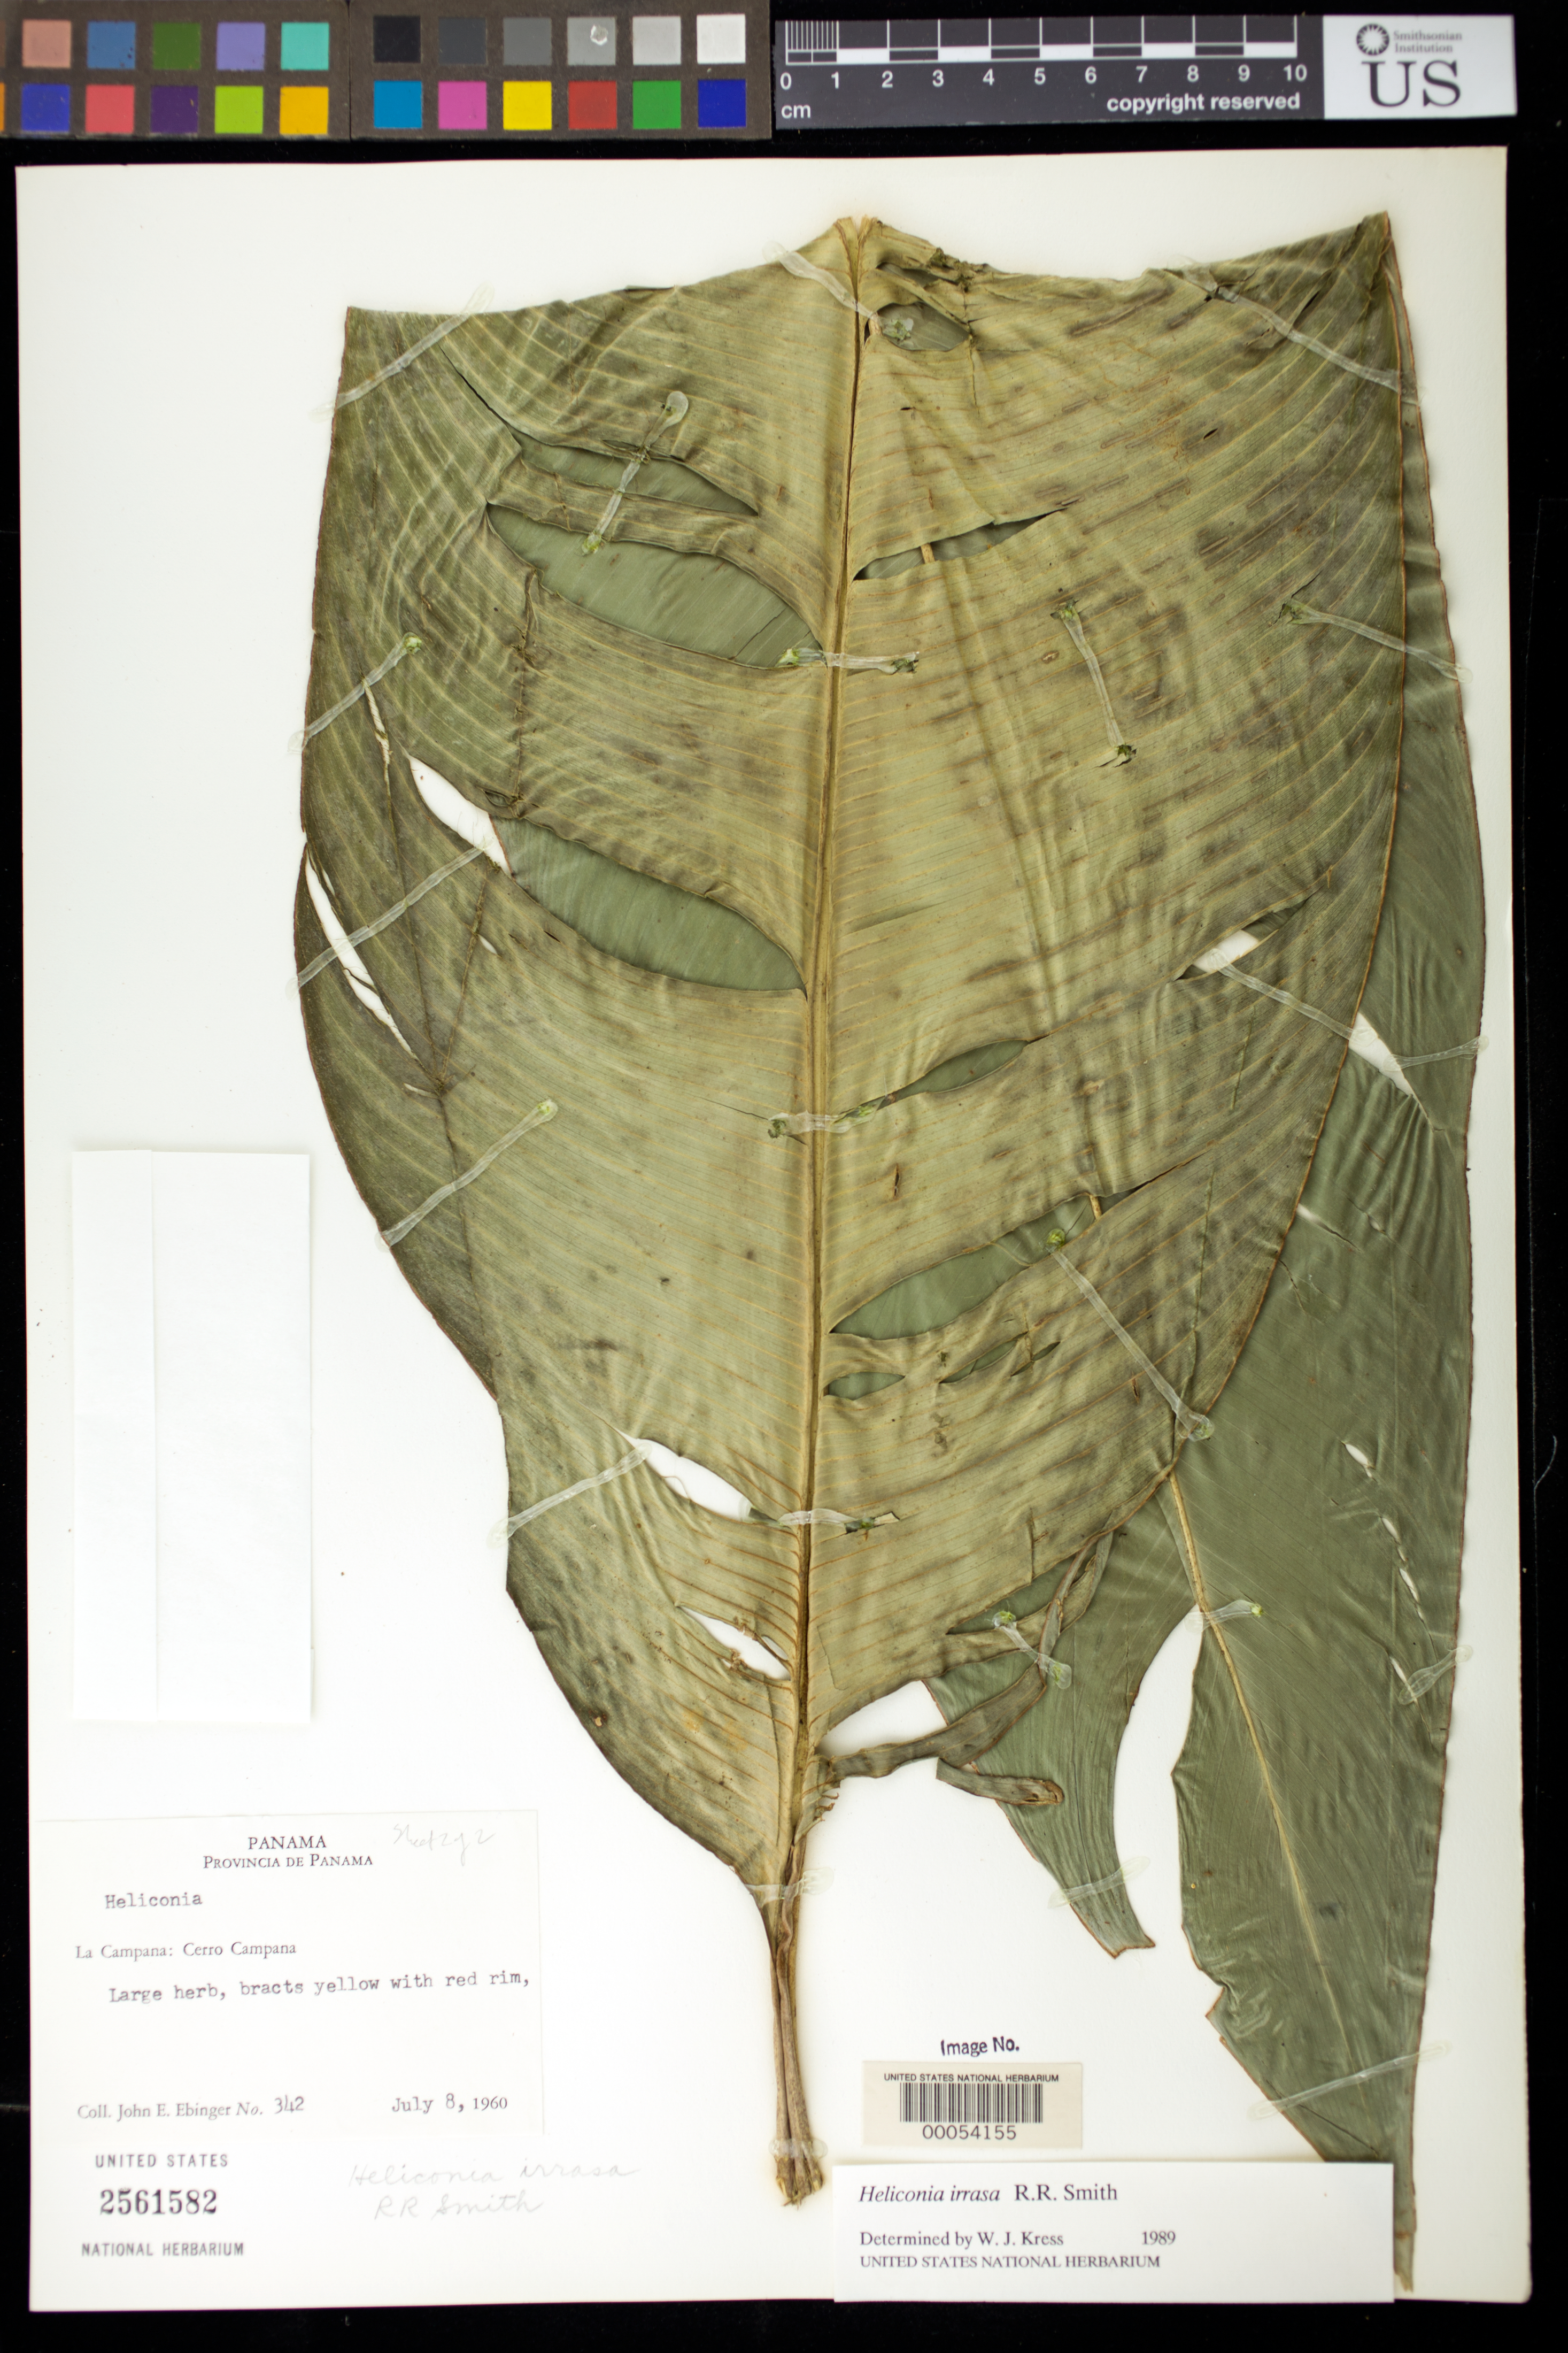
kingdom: Plantae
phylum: Tracheophyta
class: Liliopsida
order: Zingiberales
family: Heliconiaceae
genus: Heliconia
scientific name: Heliconia irrasa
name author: Lane ex R.R. Sm.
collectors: J. Ebinger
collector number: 342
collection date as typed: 08 Jul 1960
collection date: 1960-07-08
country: Panama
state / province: Panamá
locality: La Campana: Cerro Campana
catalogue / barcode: US 2561582